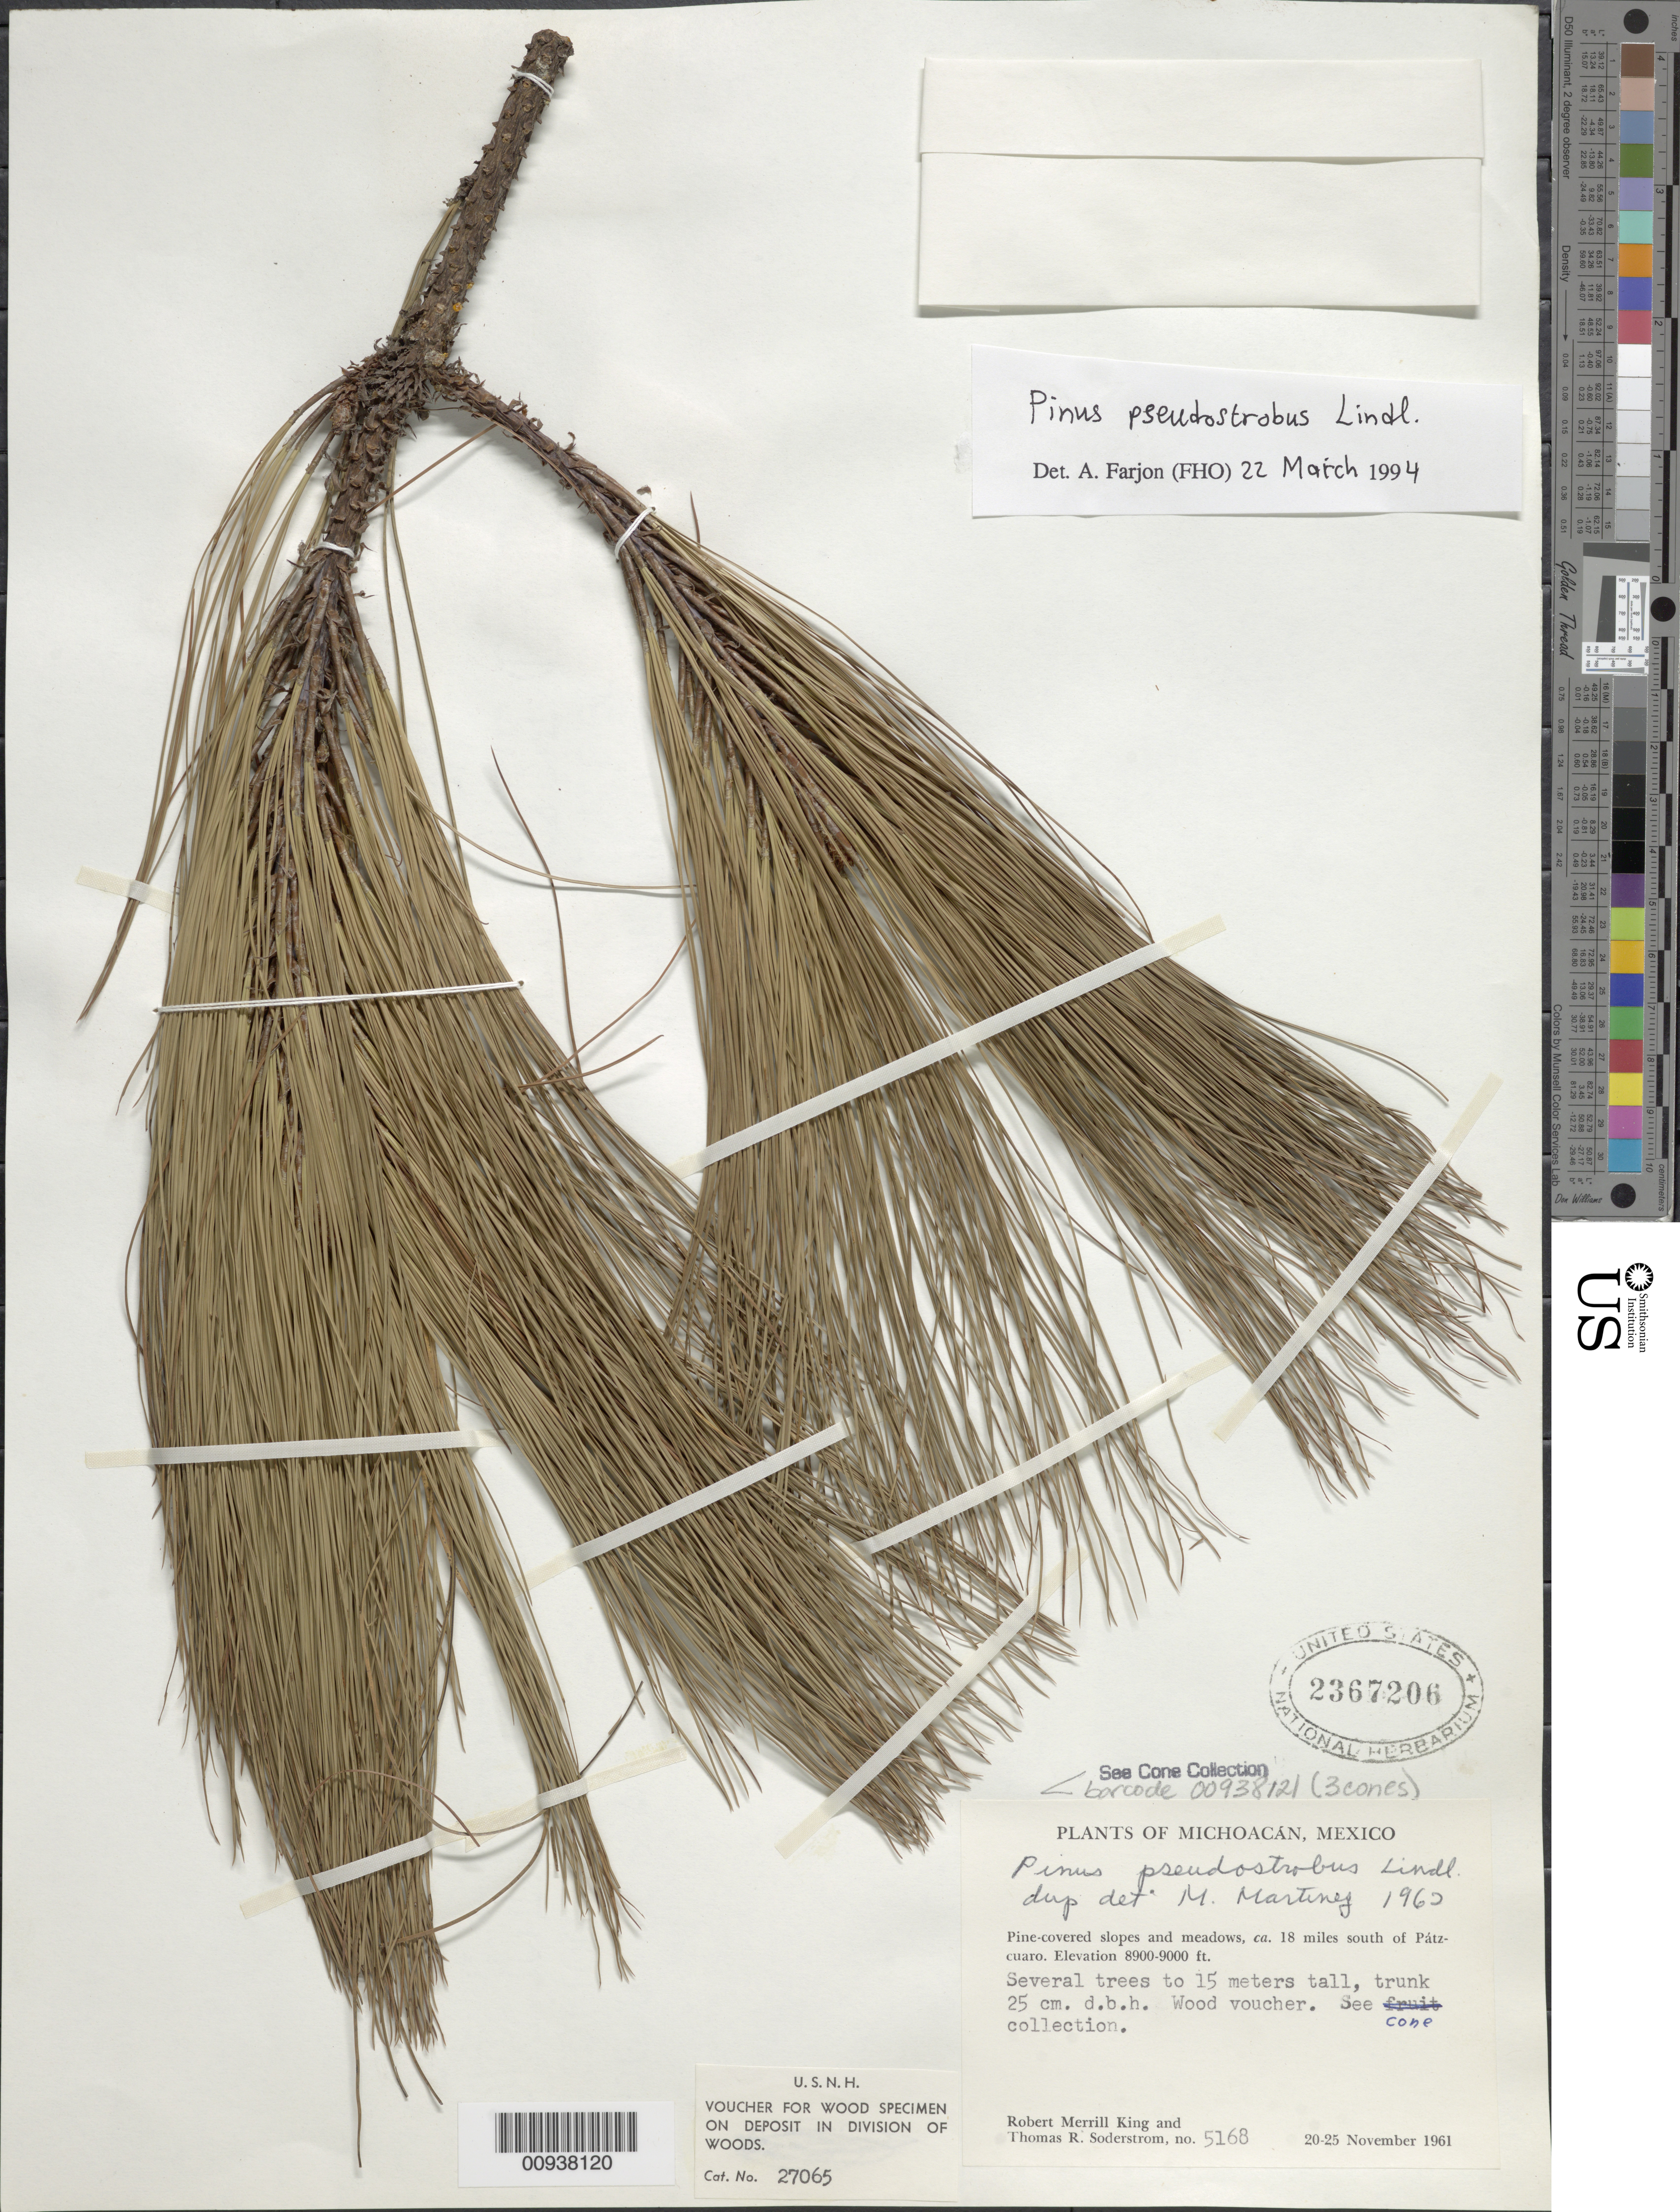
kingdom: Plantae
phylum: Tracheophyta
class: Pinopsida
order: Pinales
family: Pinaceae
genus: Pinus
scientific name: Pinus pseudostrobus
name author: Lindl.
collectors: R. M. King & T. R. Soderstrom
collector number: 5168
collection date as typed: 20 Nov 1961 to 25 Nov 1961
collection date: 1961-11-20/1961-11-25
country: Mexico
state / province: Michoacán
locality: Ca. 18 miles south of Pátzcuaro.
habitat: Pine covered slopes and meadows.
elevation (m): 2713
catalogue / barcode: US 2367206